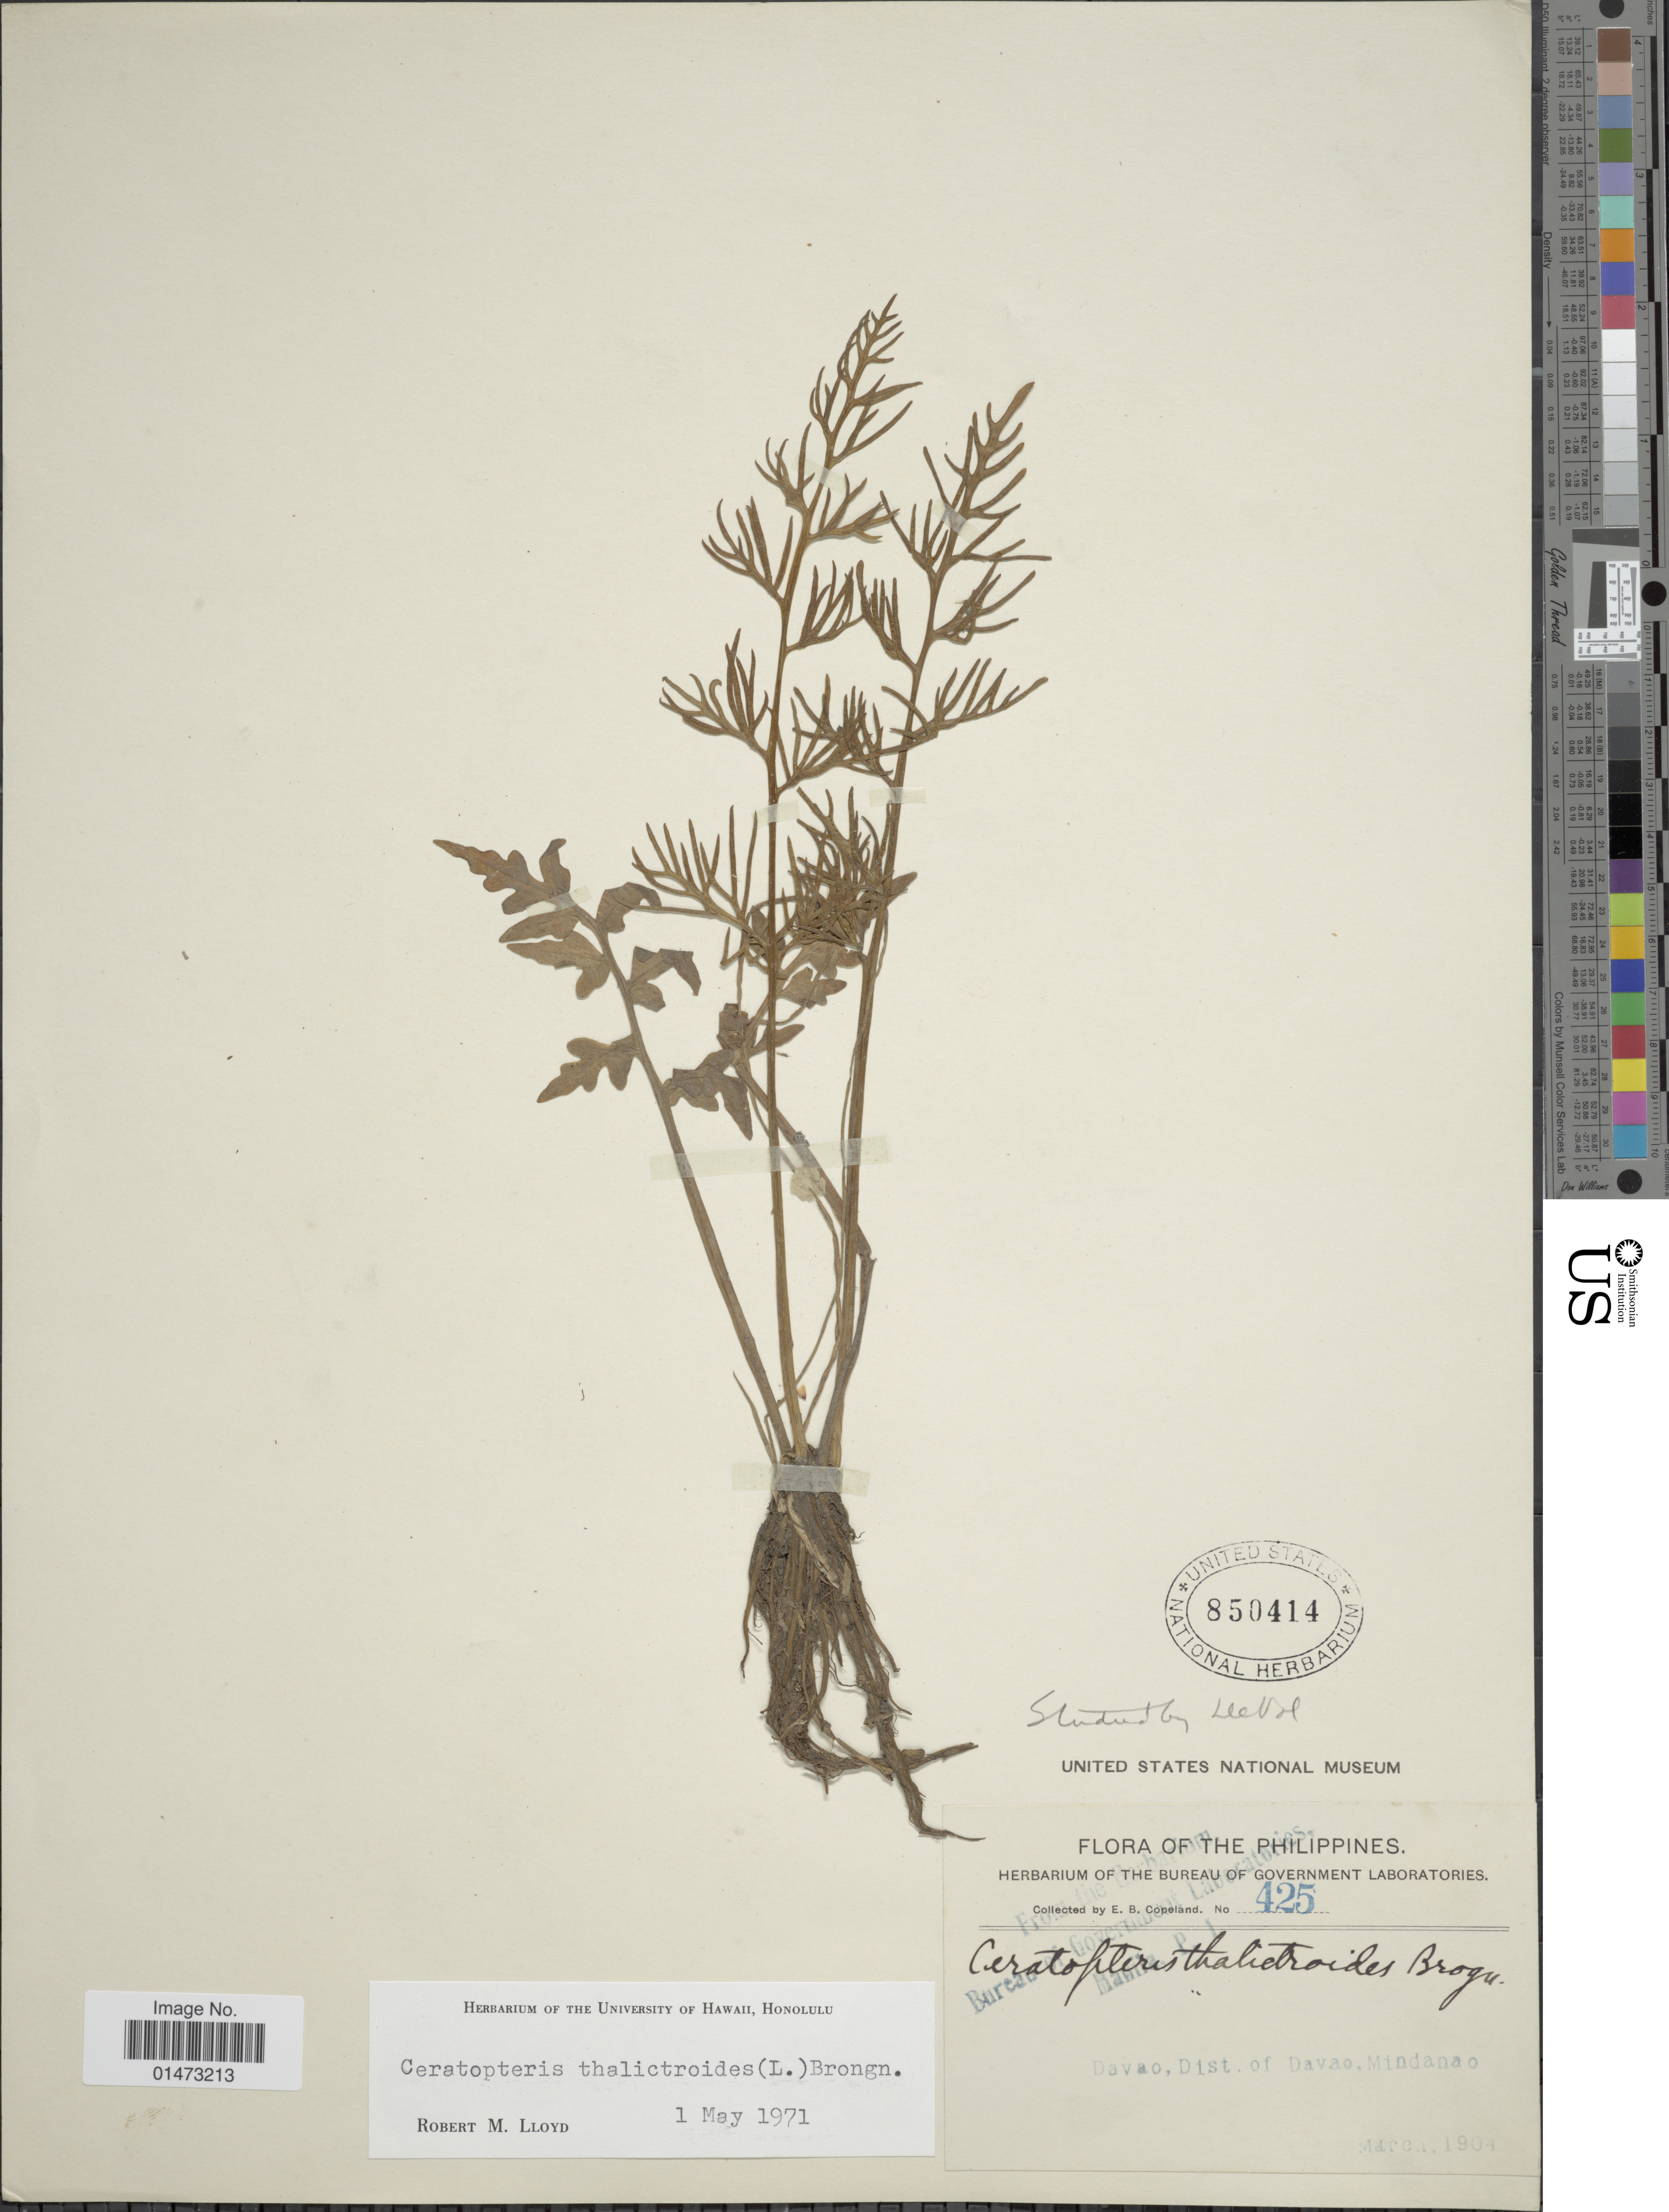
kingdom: Plantae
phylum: Tracheophyta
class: Polypodiopsida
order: Polypodiales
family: Pteridaceae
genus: Ceratopteris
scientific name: Ceratopteris thalictroides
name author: (L.) Brongn.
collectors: E. B. Copeland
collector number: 425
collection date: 1904-03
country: Philippines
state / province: Davao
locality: Dist. Of Davao, Mindanao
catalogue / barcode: US 850414